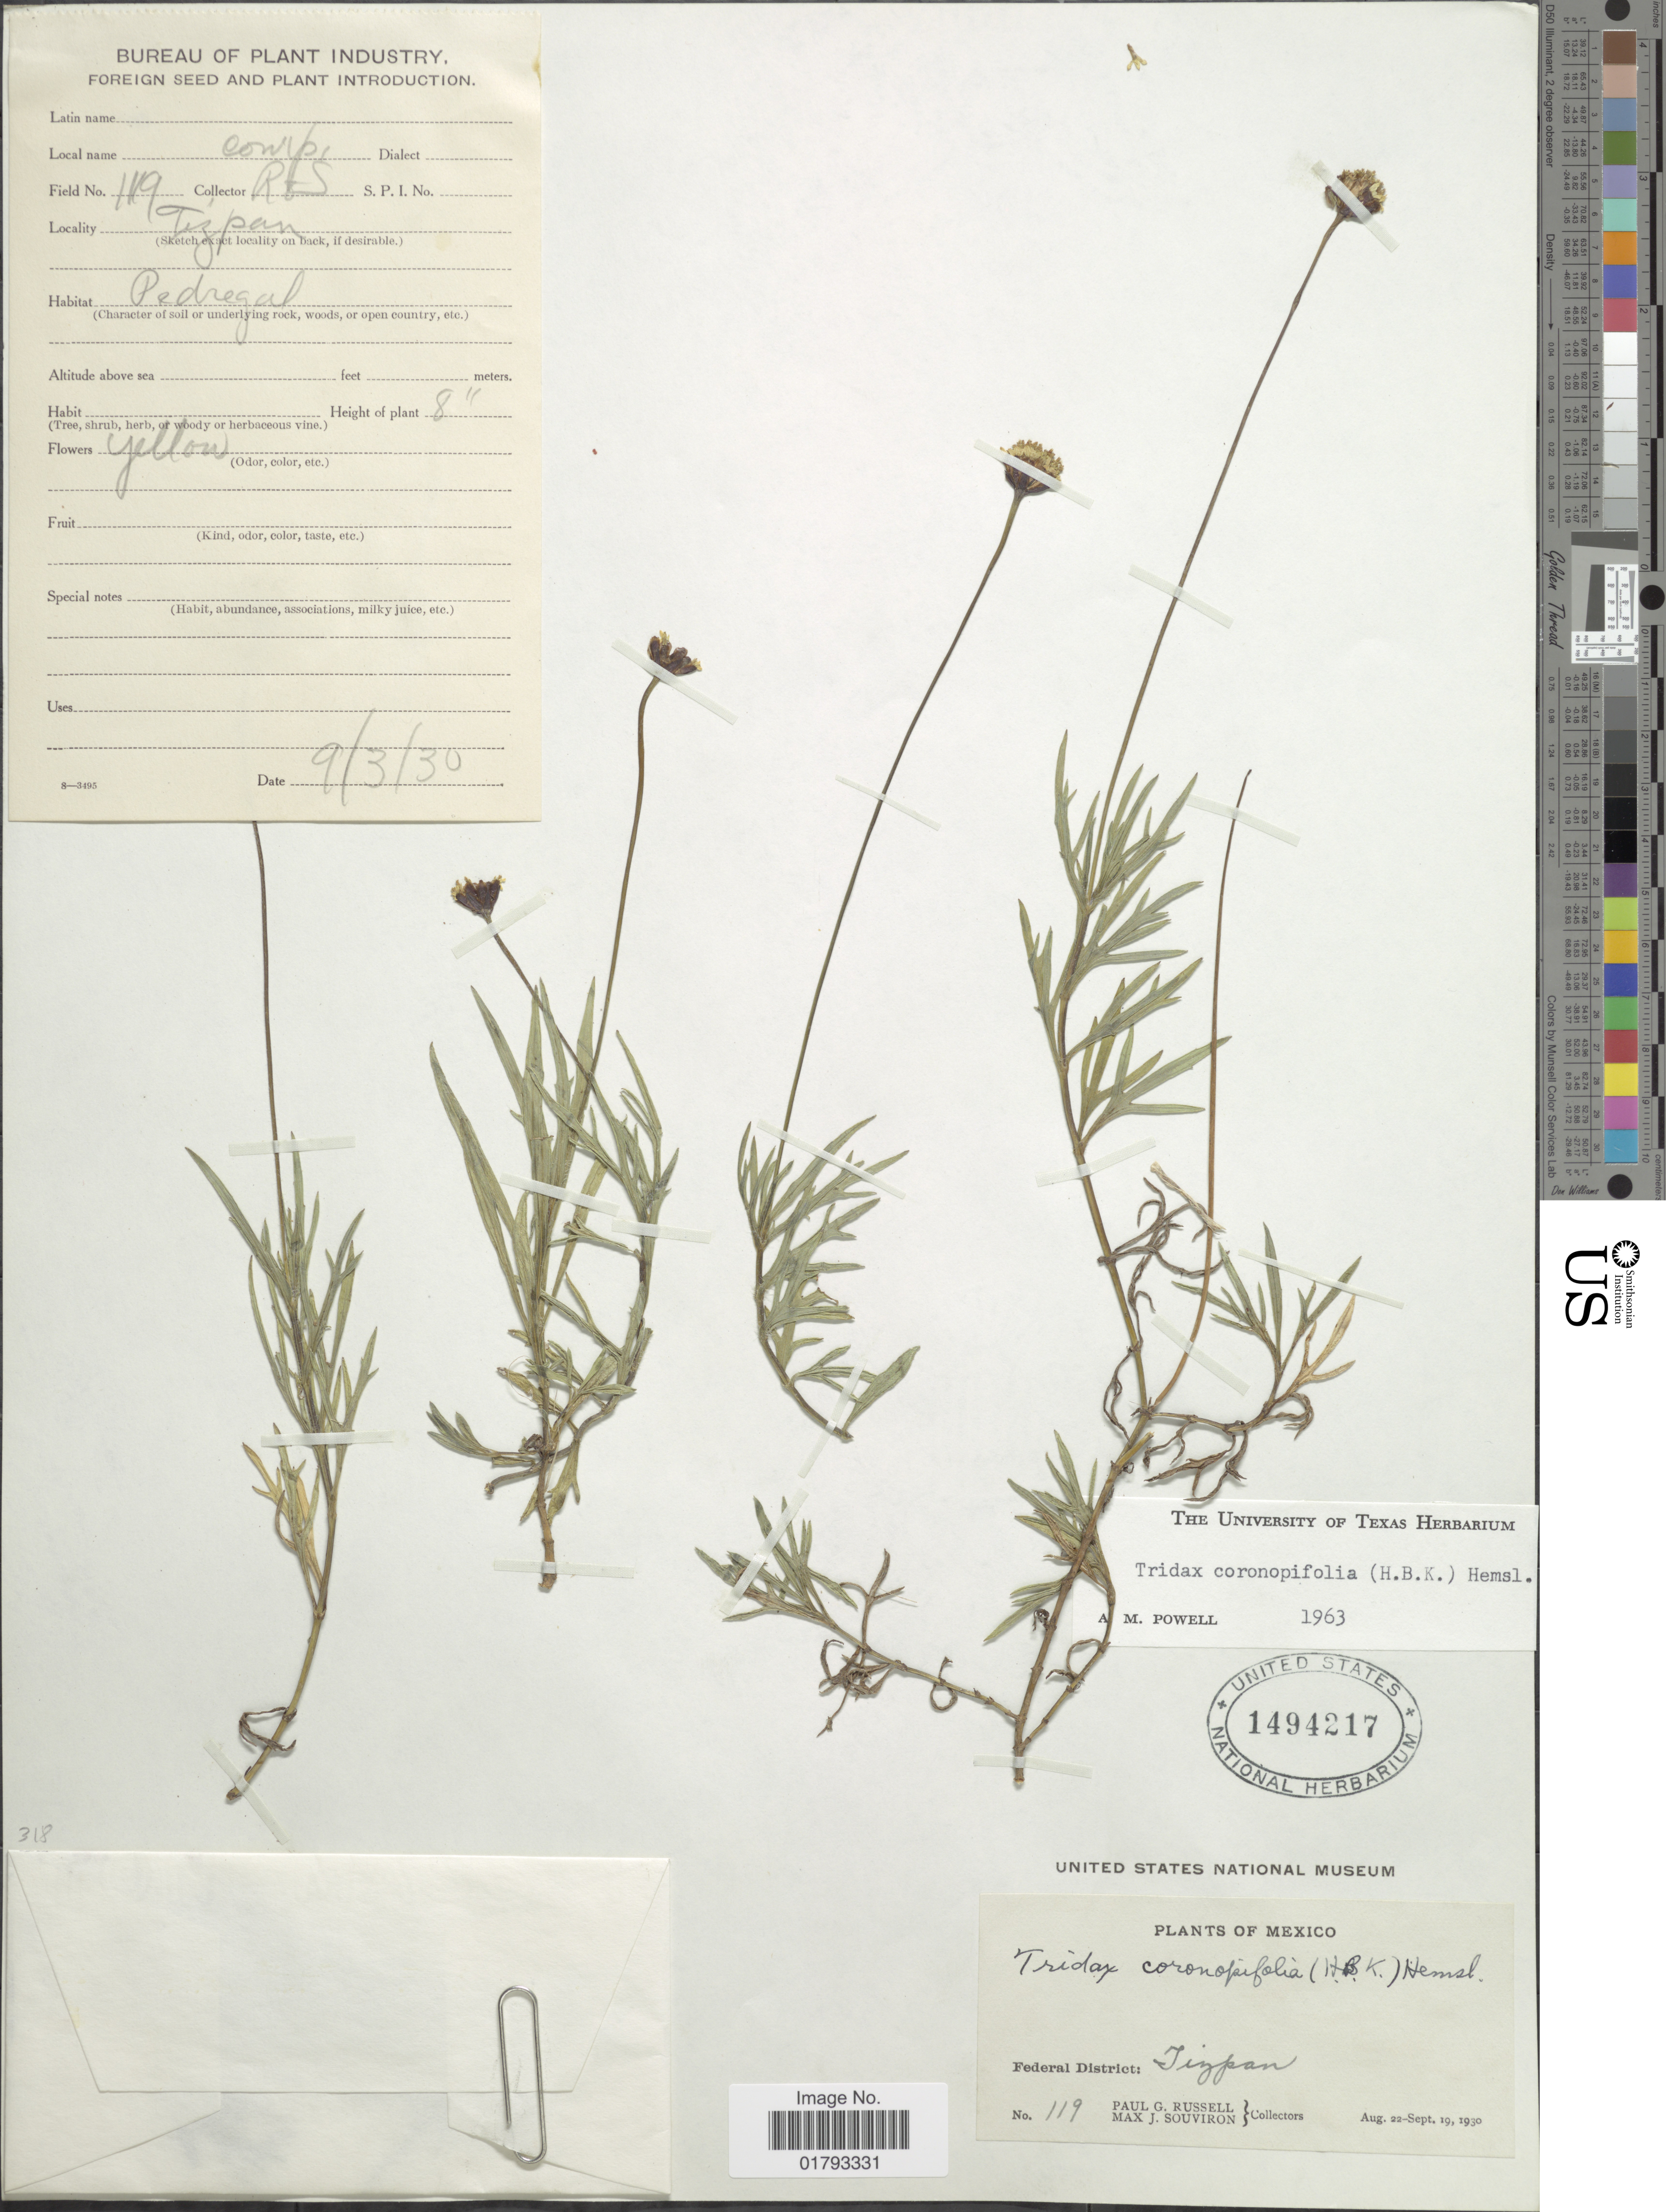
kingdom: Plantae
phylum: Tracheophyta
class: Magnoliopsida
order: Asterales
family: Asteraceae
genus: Tridax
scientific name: Tridax coronopifolia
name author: (Kunth) Hemsl.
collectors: P. G. Russell & M. J. Souviron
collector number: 119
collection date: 1930-08-22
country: Mexico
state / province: Distrito Federal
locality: Federal District: Jizpan [interpreted].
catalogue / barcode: US 1494217